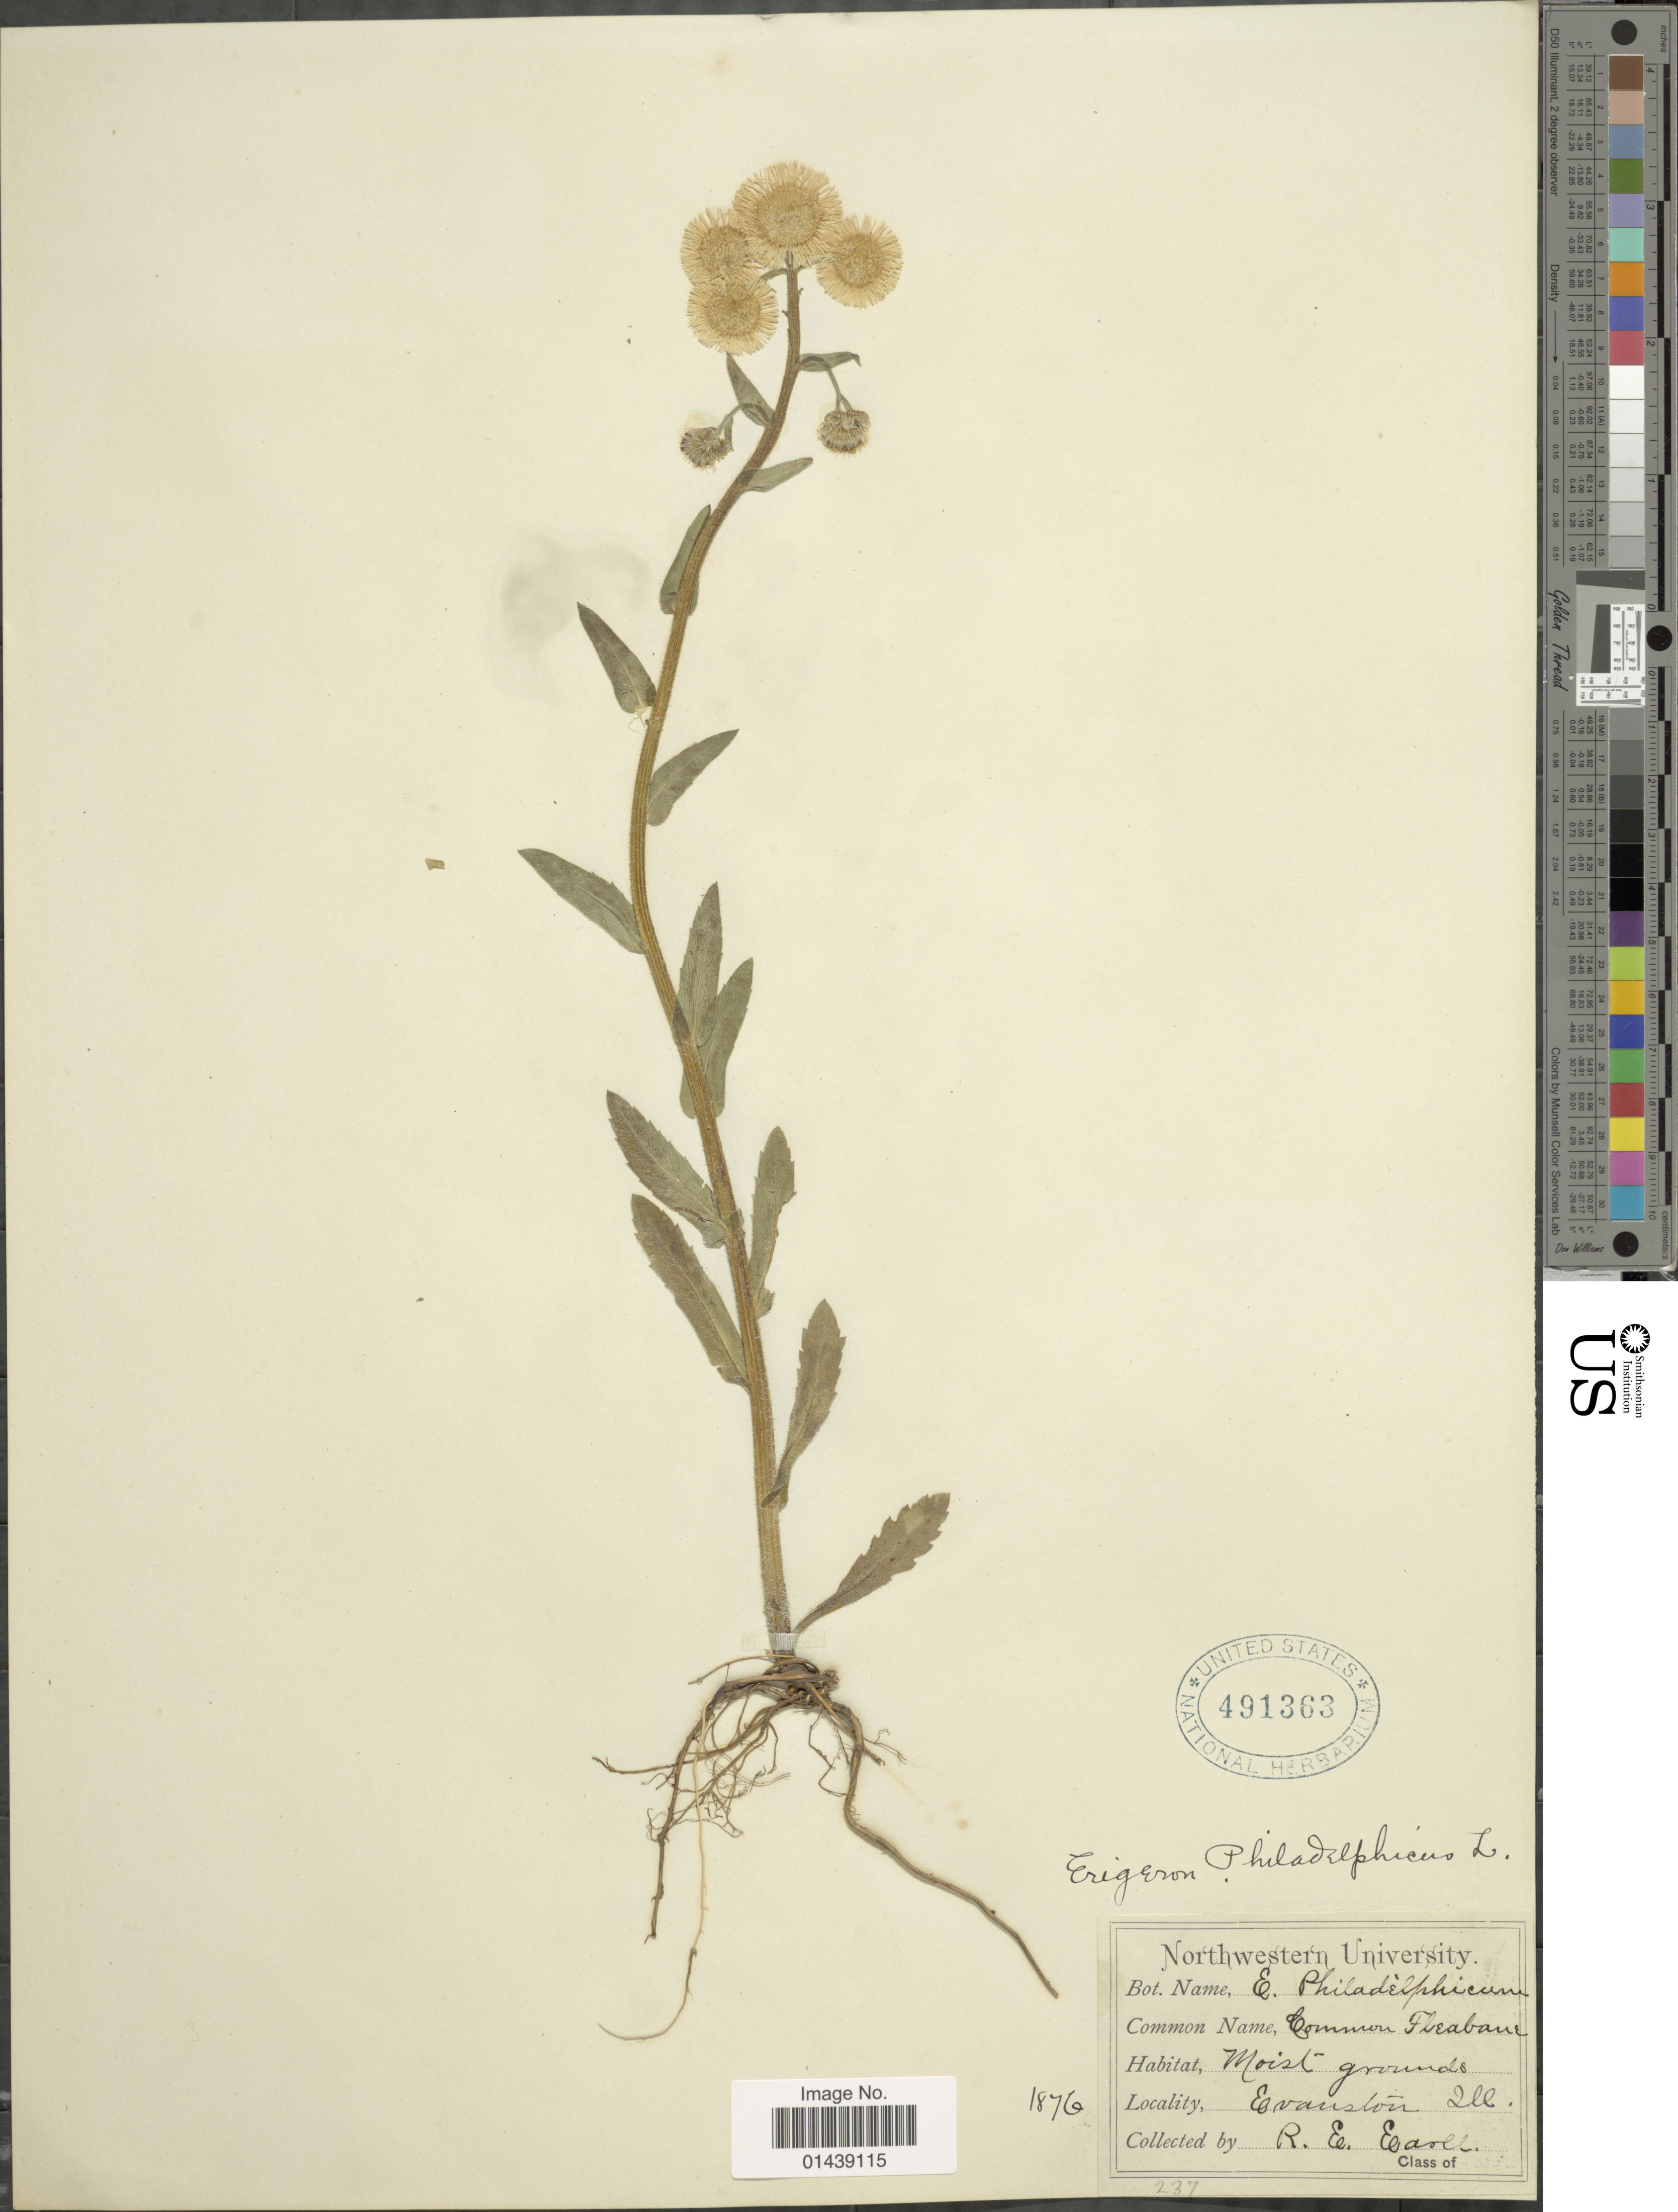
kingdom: Plantae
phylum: Tracheophyta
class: Magnoliopsida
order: Asterales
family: Asteraceae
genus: Erigeron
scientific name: Erigeron philadelphicus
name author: L.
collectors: R. Earle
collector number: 1876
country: United States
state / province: Illinois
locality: Evanston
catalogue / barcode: US 491363